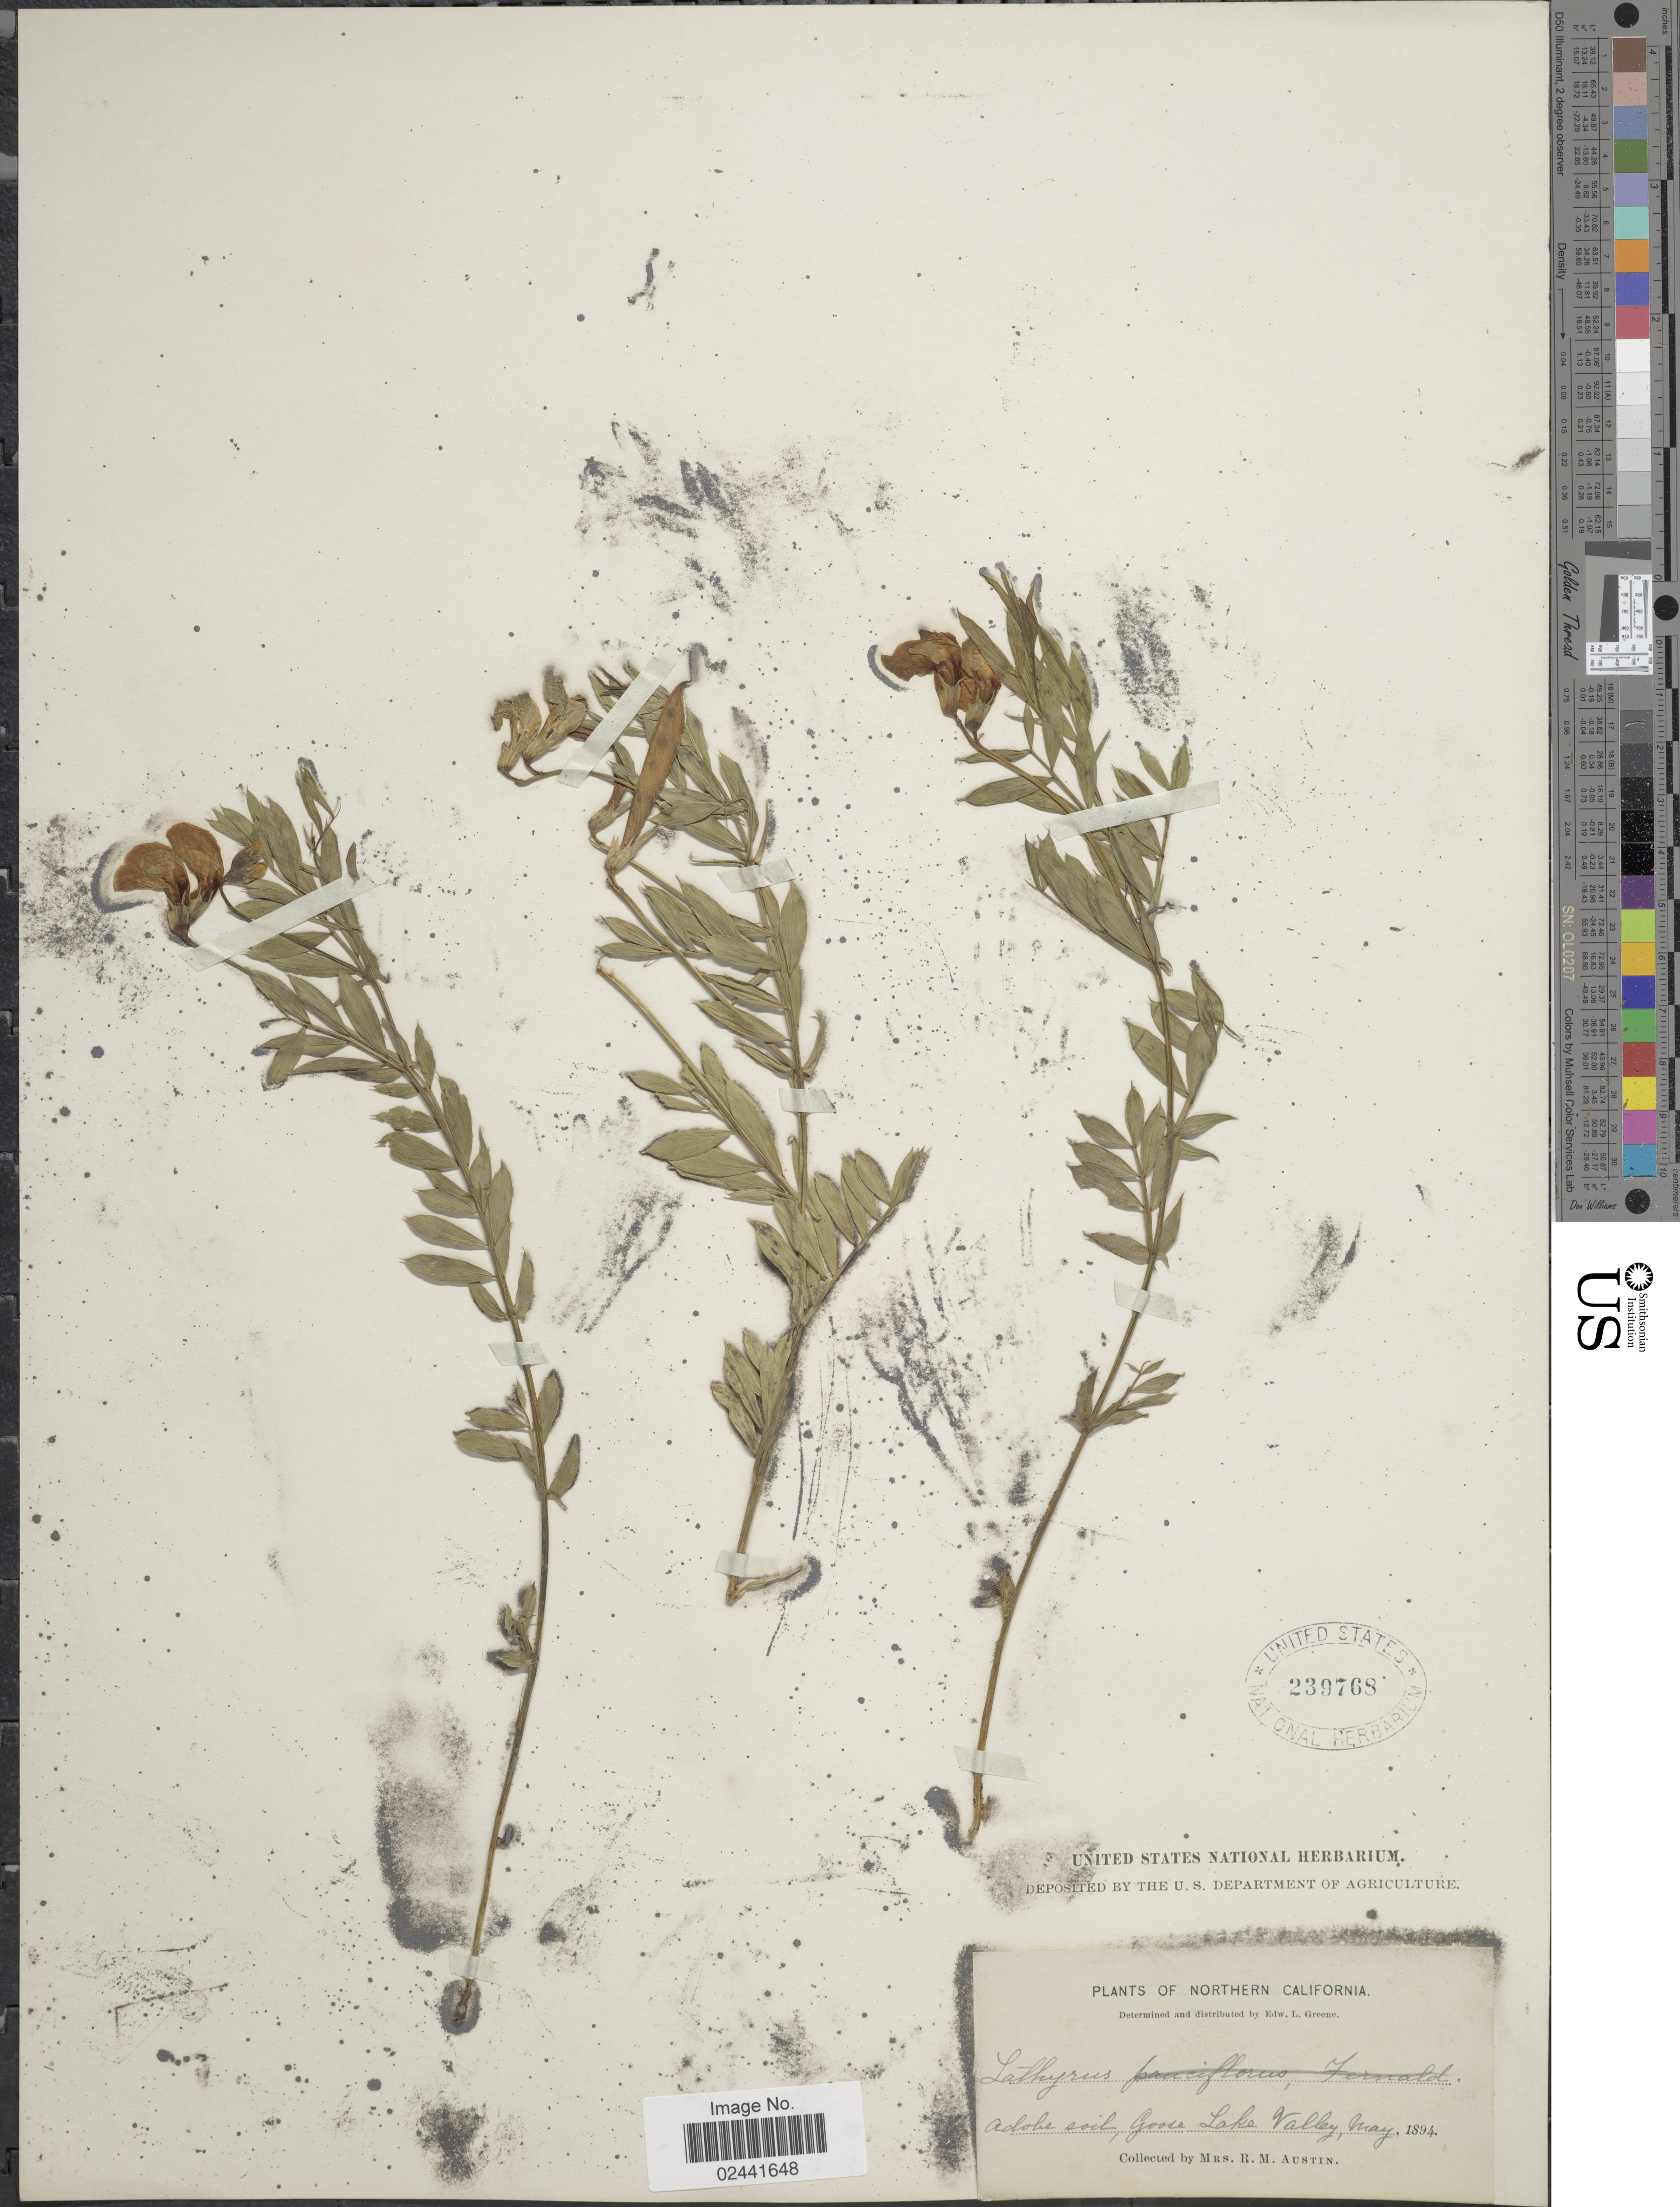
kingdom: Plantae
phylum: Tracheophyta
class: Magnoliopsida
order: Fabales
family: Fabaceae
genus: Lathyrus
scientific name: Lathyrus rigidus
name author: T.G. White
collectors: R. Austin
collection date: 1894-05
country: United States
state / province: California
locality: Northern California, Adobe soil, Goose Lake Valley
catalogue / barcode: US 239768